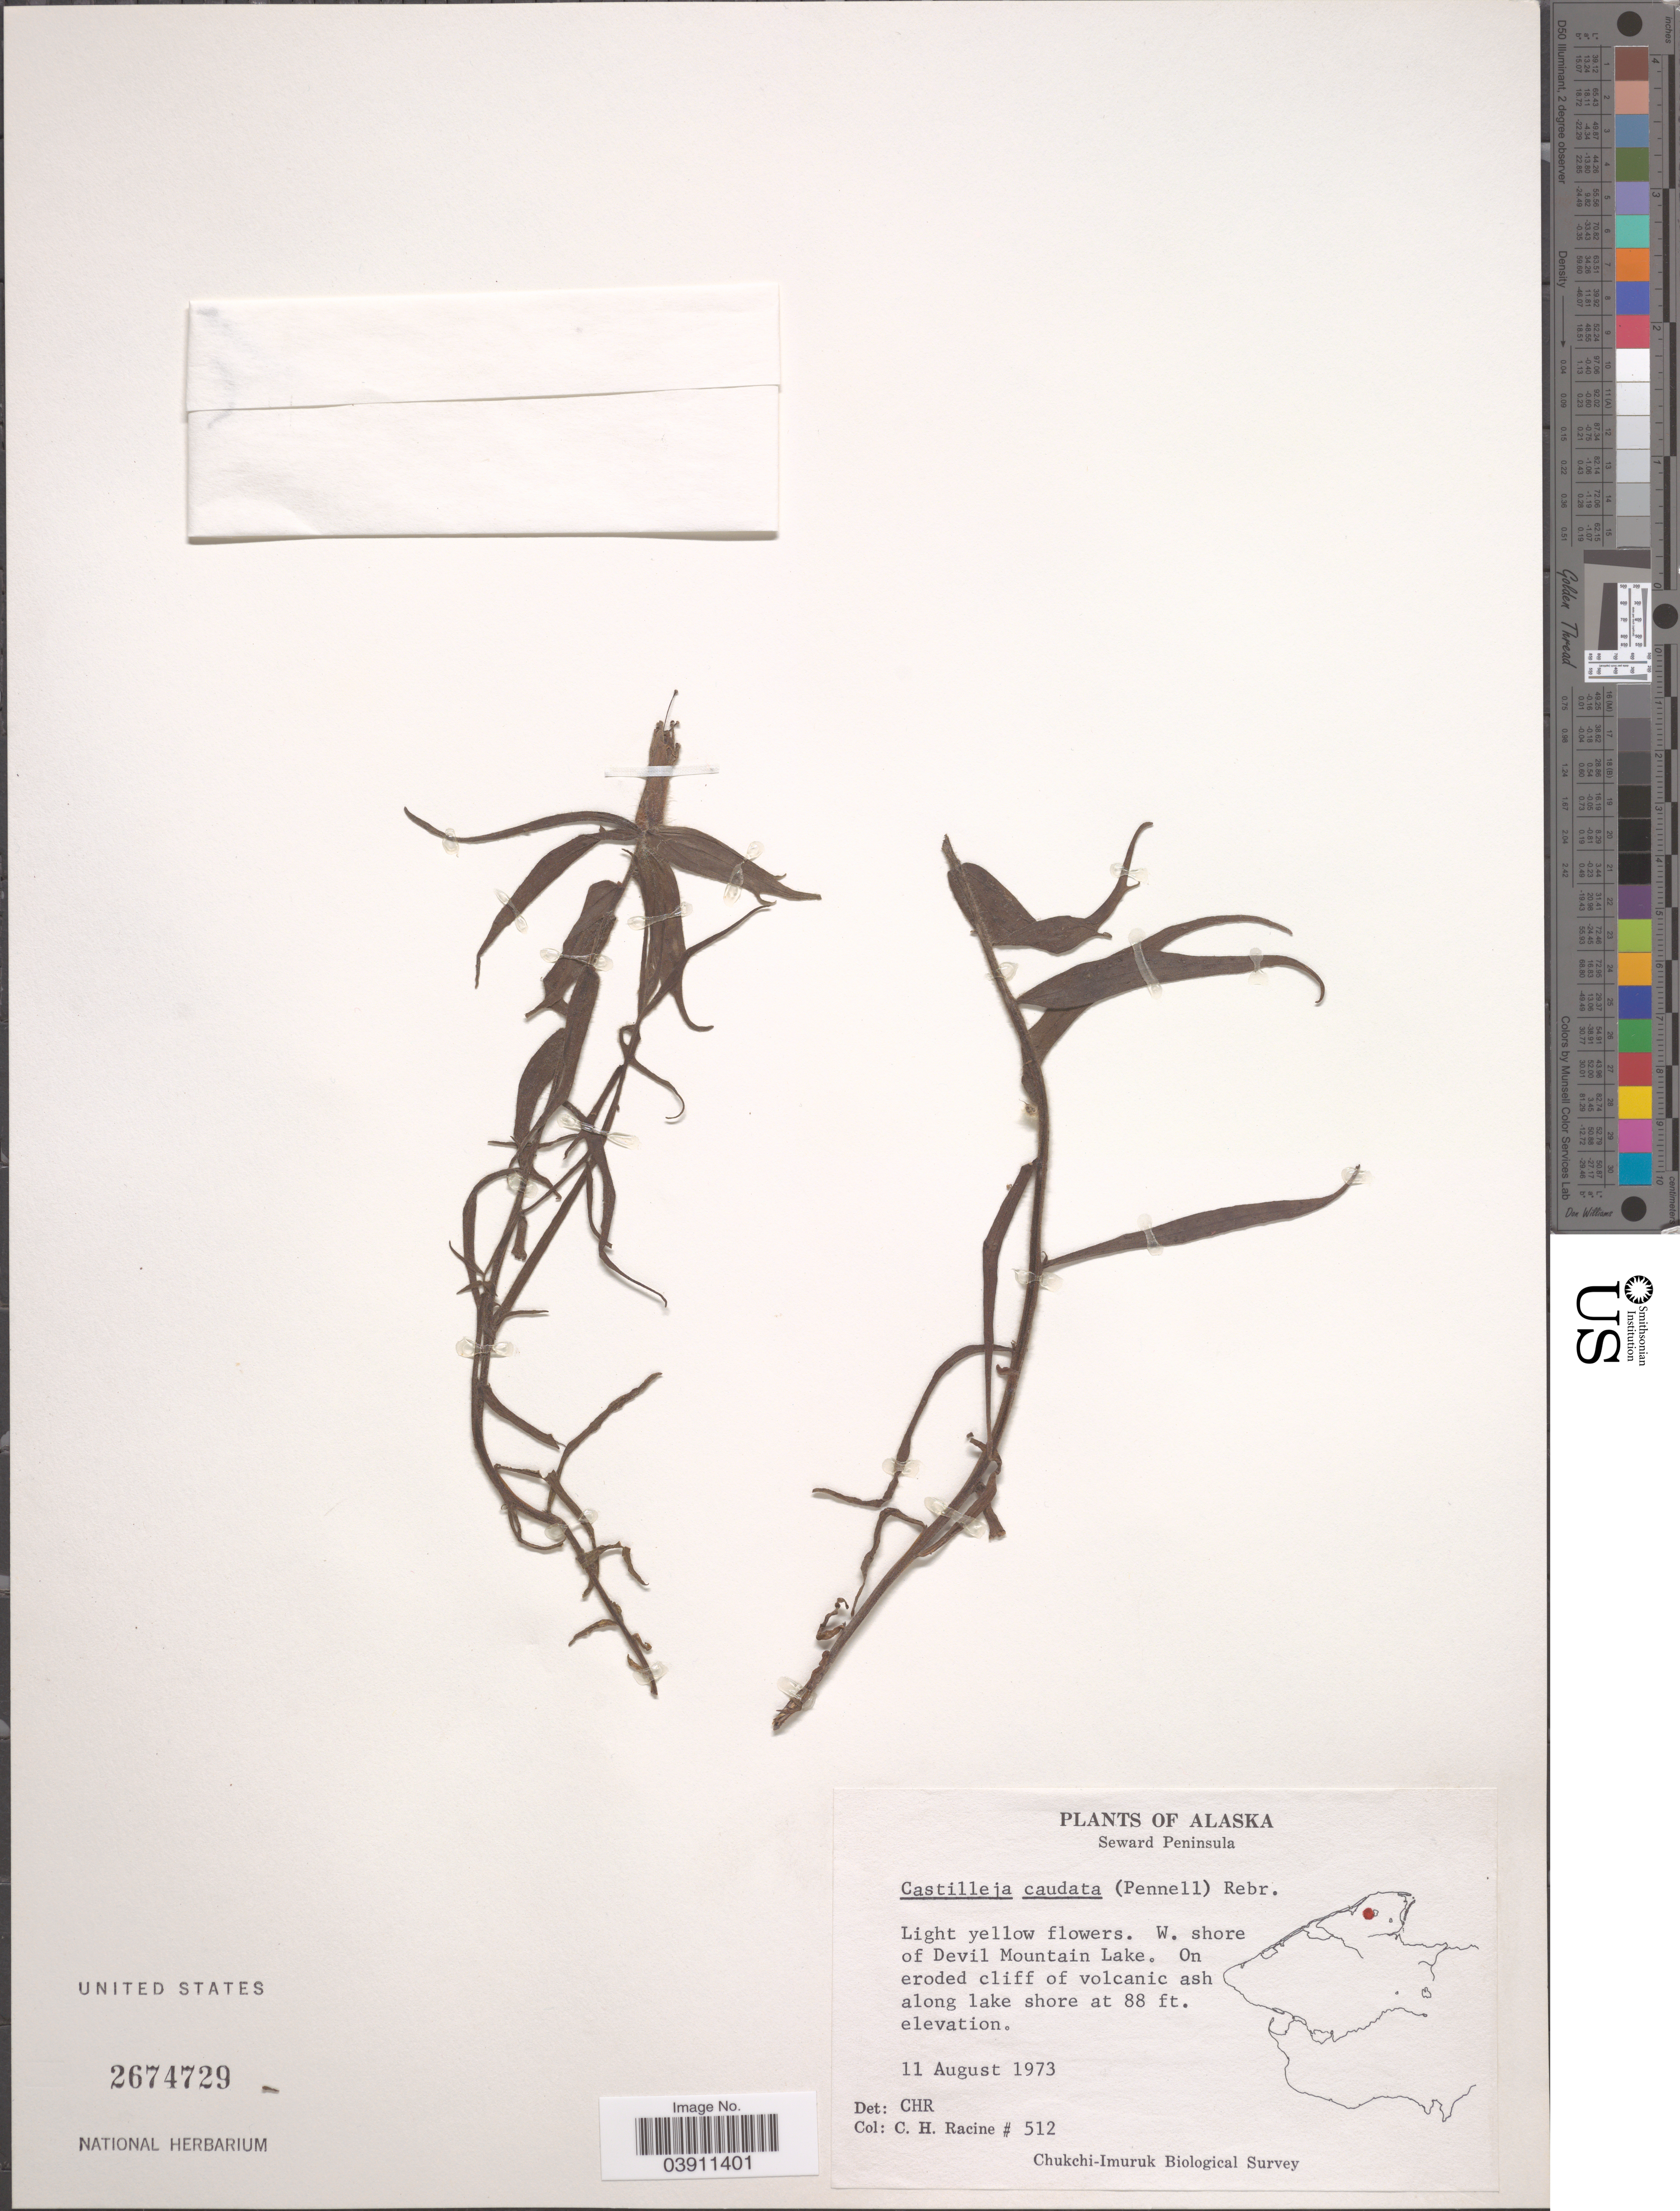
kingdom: Plantae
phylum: Tracheophyta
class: Magnoliopsida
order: Lamiales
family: Orobanchaceae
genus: Castilleja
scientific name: Castilleja caudata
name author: (Pennell) Rebrist.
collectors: C. Racine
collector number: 512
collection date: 1973-08-11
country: United States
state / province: Alaska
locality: Seward Peninsula. W. shore of Devil Mountain Lake. On eroded cliff of volcanic ash along lake shore.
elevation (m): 27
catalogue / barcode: US 2674729